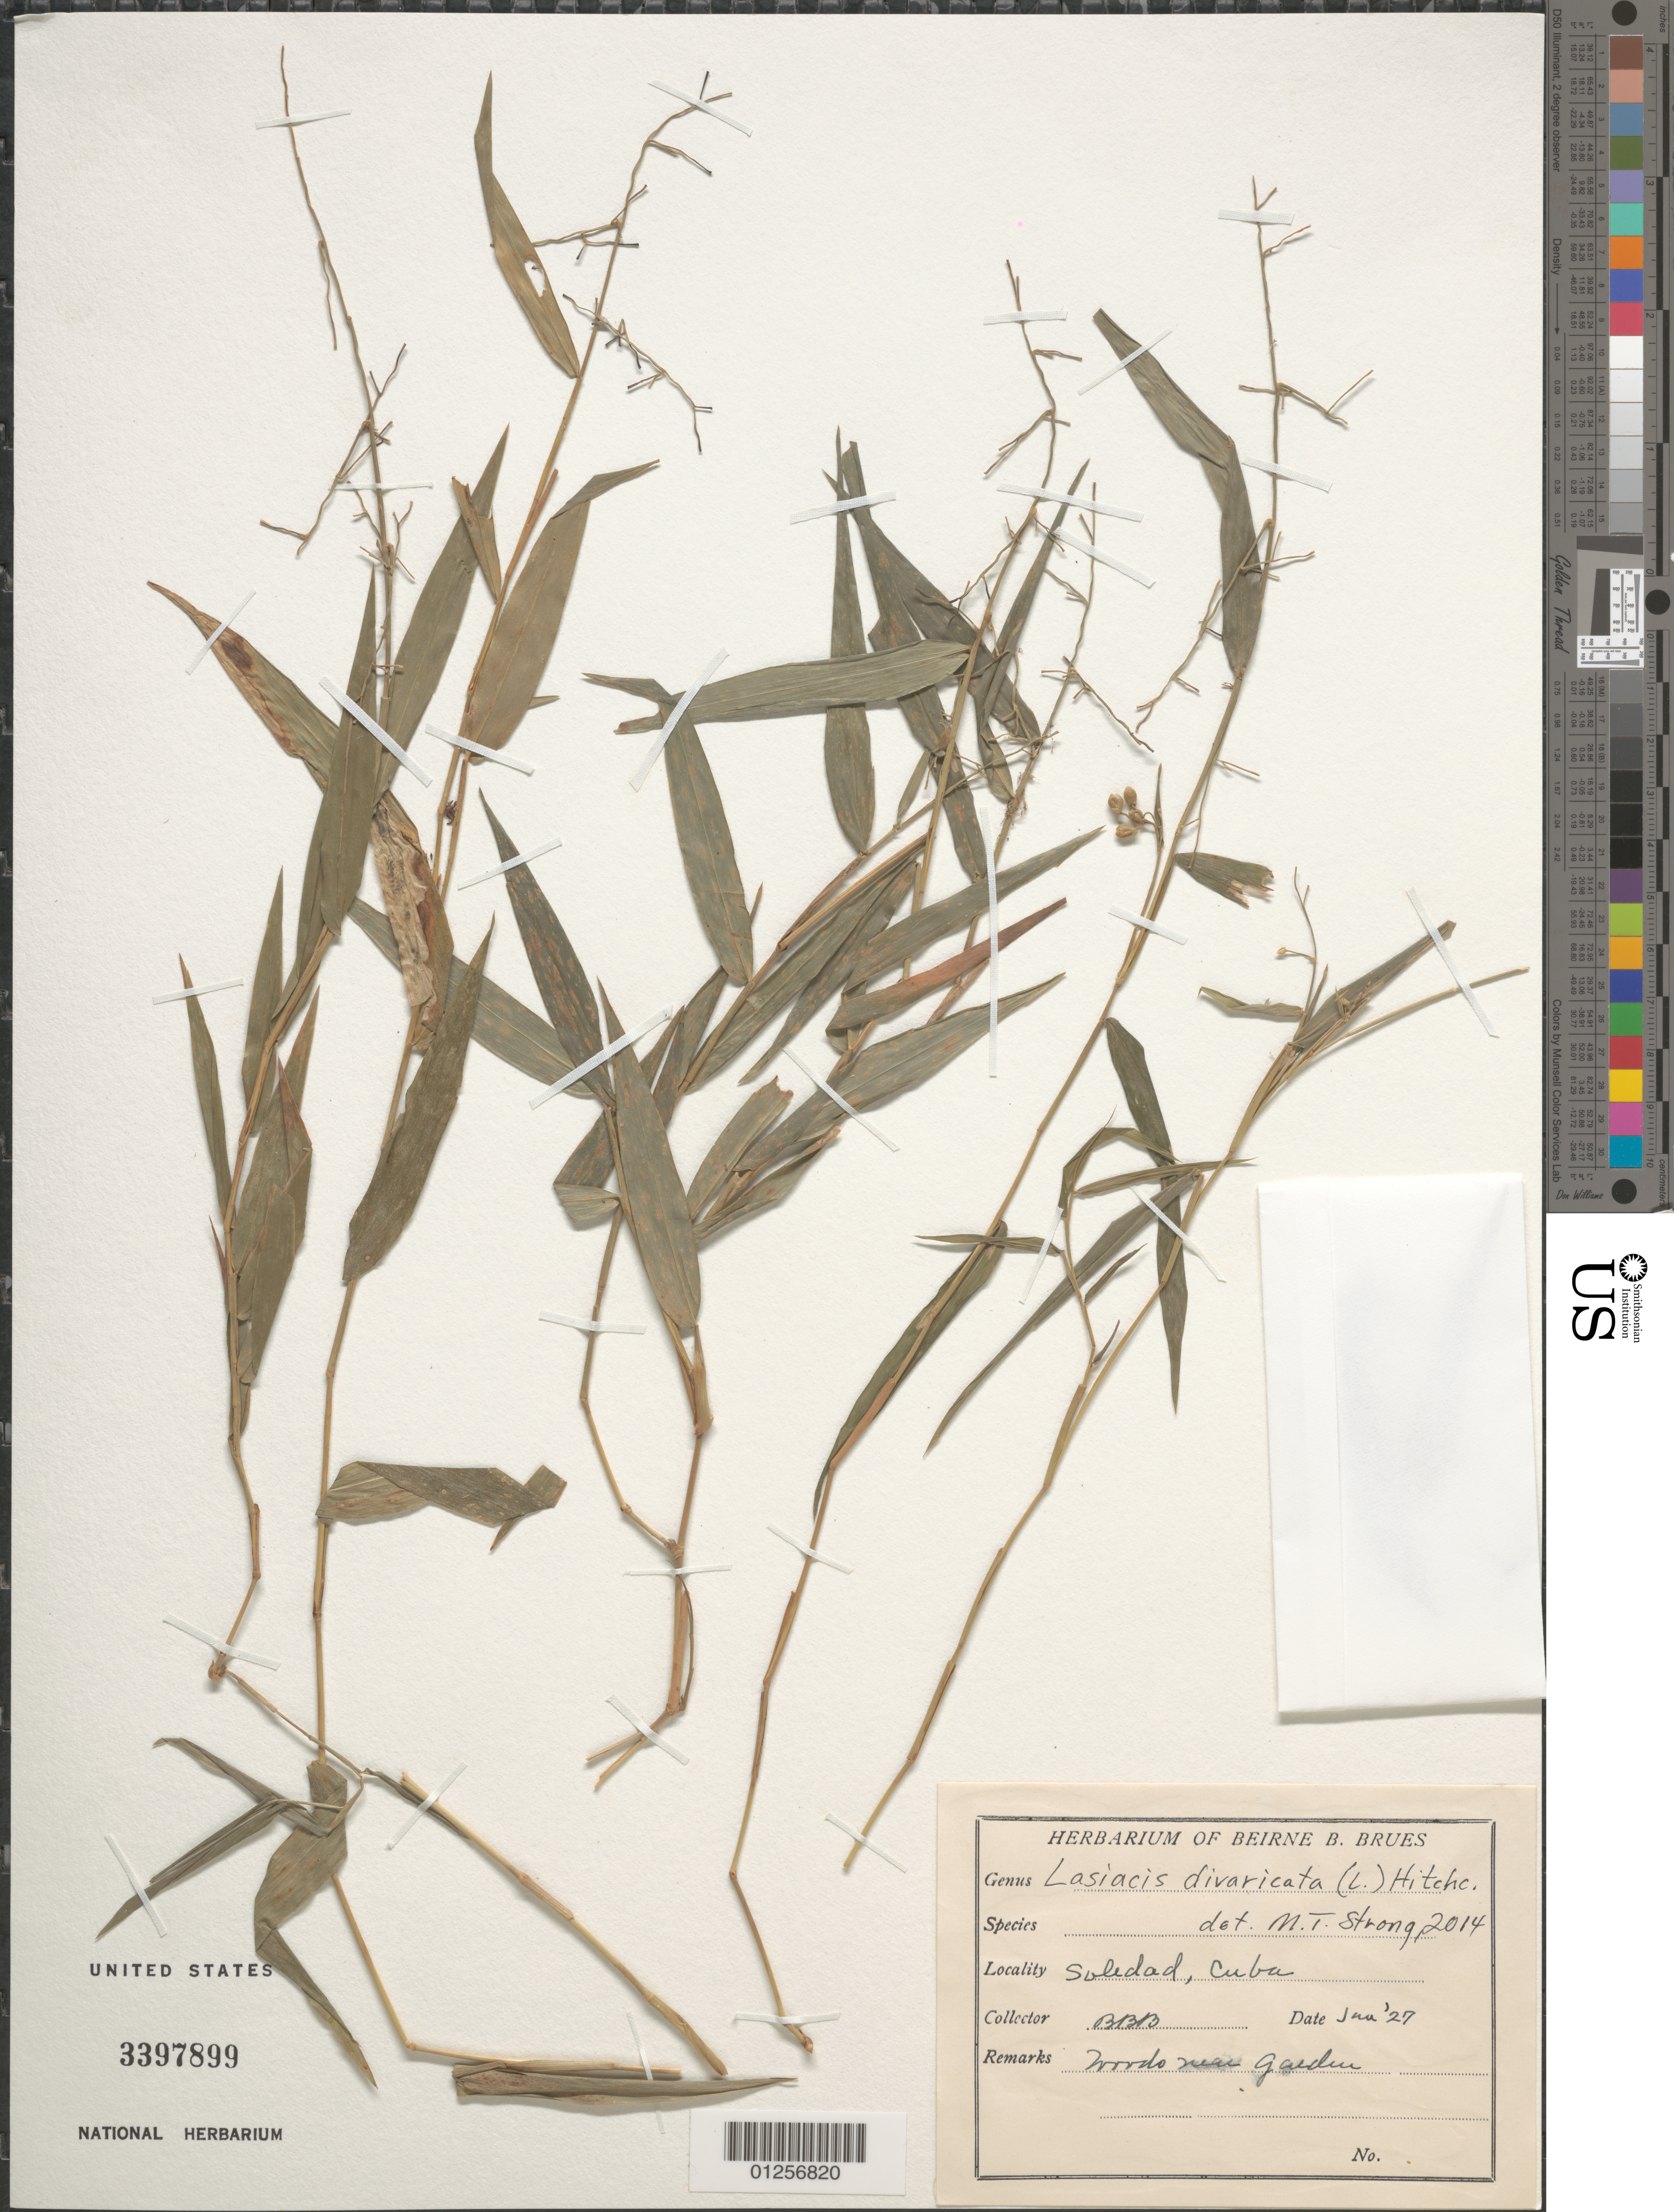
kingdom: Plantae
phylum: Tracheophyta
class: Liliopsida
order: Poales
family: Poaceae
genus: Lasiacis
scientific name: Lasiacis divaricata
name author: (L.) Hitchc.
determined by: Strong, M. T., (US), Smithsonian Institution - National Museum of Natural History (UNITED STATES)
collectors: B. Brues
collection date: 1927-06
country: Cuba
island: Greater Antilles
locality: Soledad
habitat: Woods near garden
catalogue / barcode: US 3397899